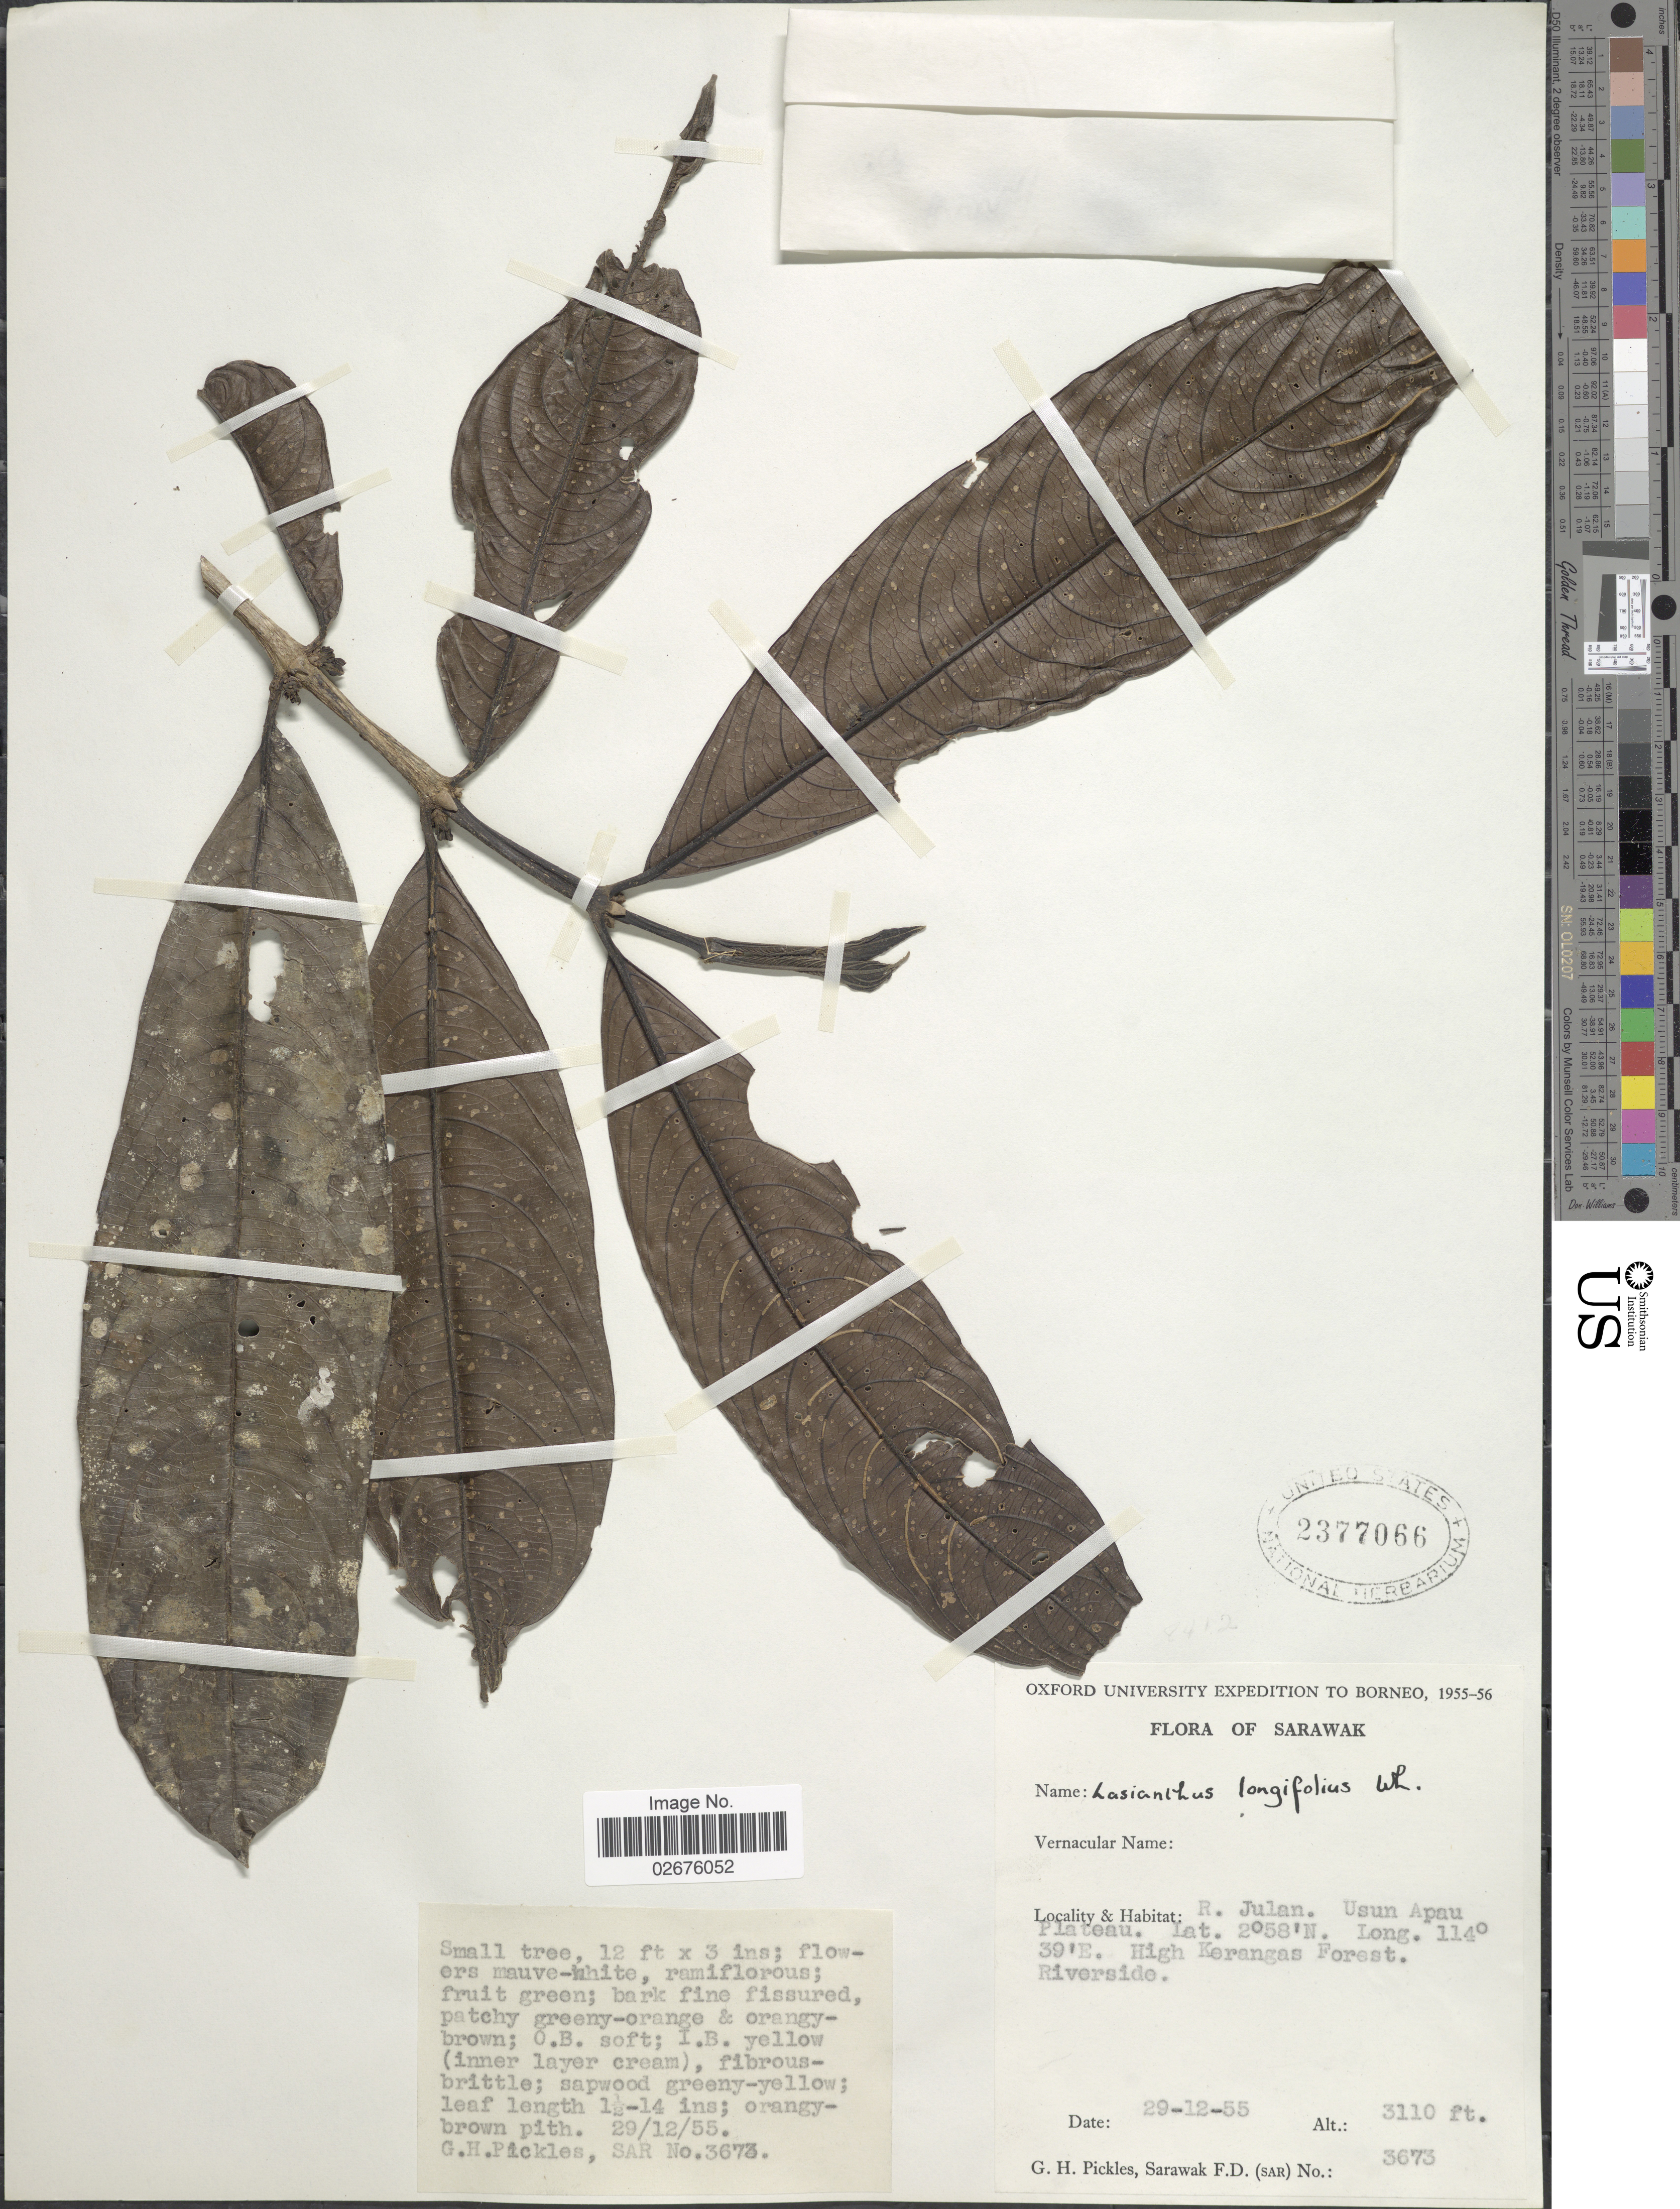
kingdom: Plantae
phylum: Tracheophyta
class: Magnoliopsida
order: Gentianales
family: Rubiaceae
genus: Lasianthus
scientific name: Lasianthus longifolius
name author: Wight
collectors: G. Pickles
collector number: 3673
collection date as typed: Transcribed d/m/y: 29/12/55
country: Malaysia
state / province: Sarawak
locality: R. Julan. Usun Apau Plateau. High Kerangas Forest. Riverside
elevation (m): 948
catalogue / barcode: US 2377066